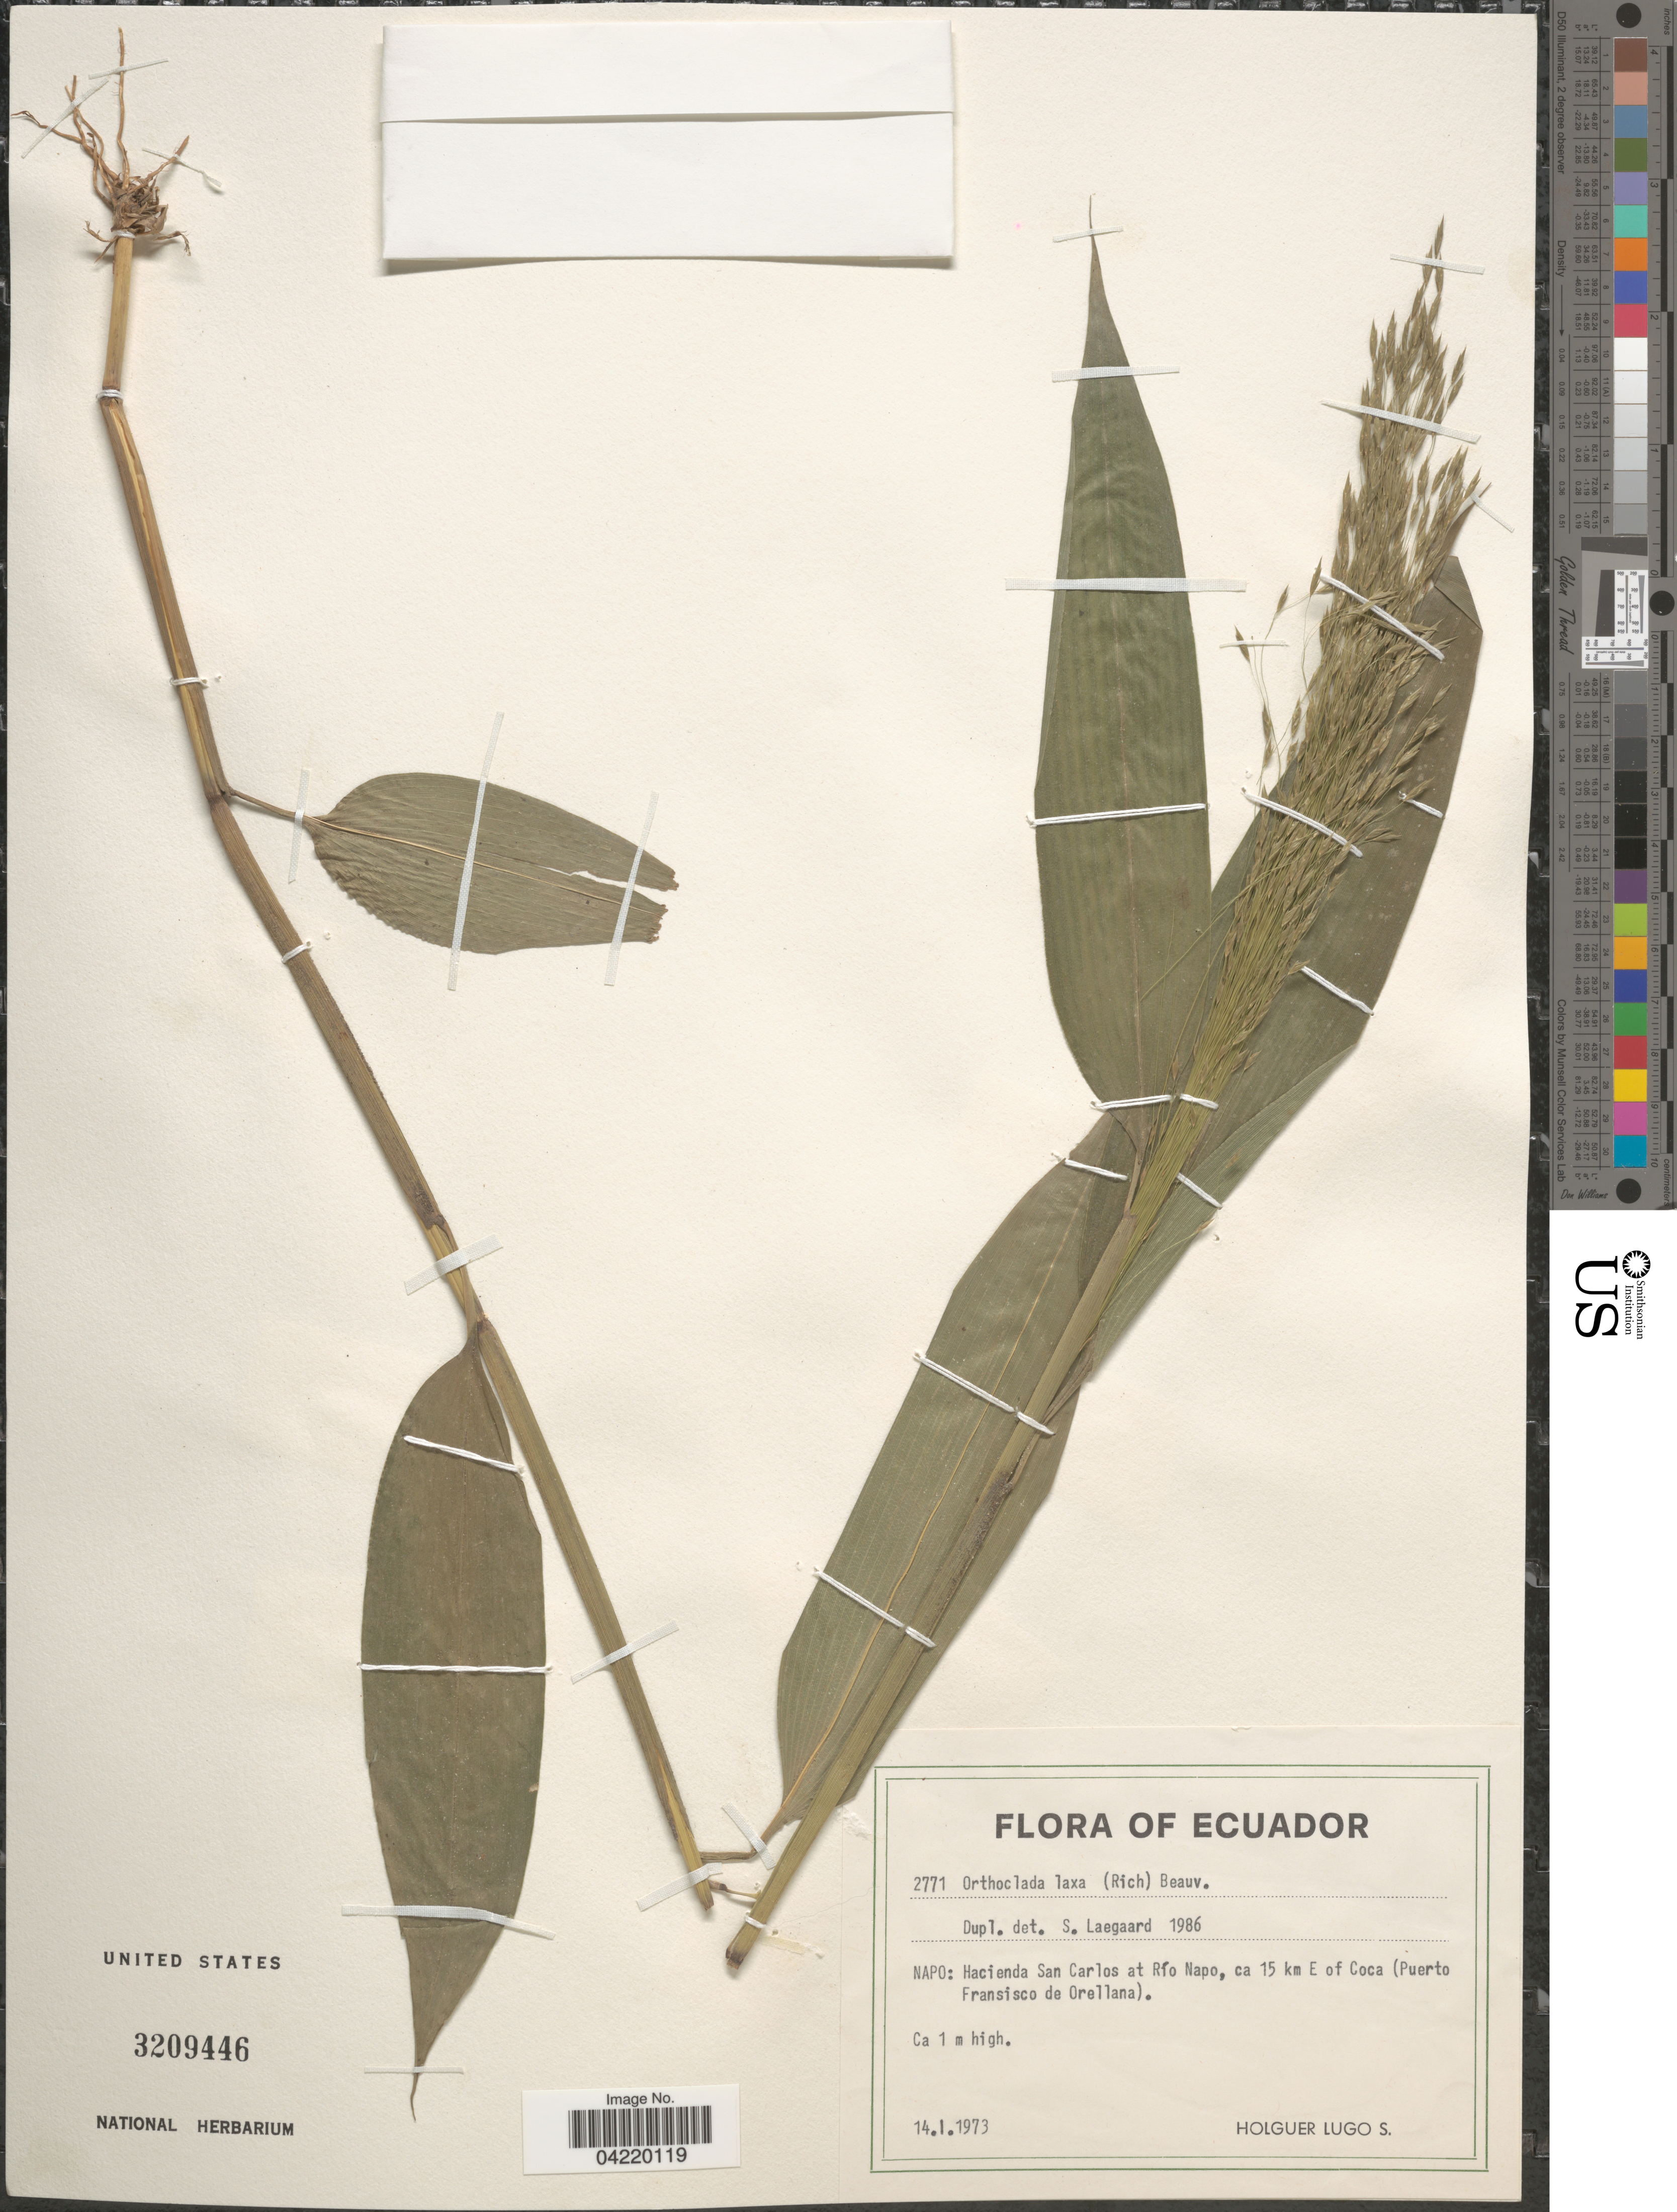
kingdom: Plantae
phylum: Tracheophyta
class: Liliopsida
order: Poales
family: Poaceae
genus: Orthoclada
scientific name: Orthoclada laxa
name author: P. Beauv.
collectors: H. Lugo S.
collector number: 2771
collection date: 1973-01-14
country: Ecuador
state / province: Napo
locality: Hacienda San Carlos at Río Napo, ca 15 km E of Coca (Puerto Francisco de Orellana).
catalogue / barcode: US 3209446